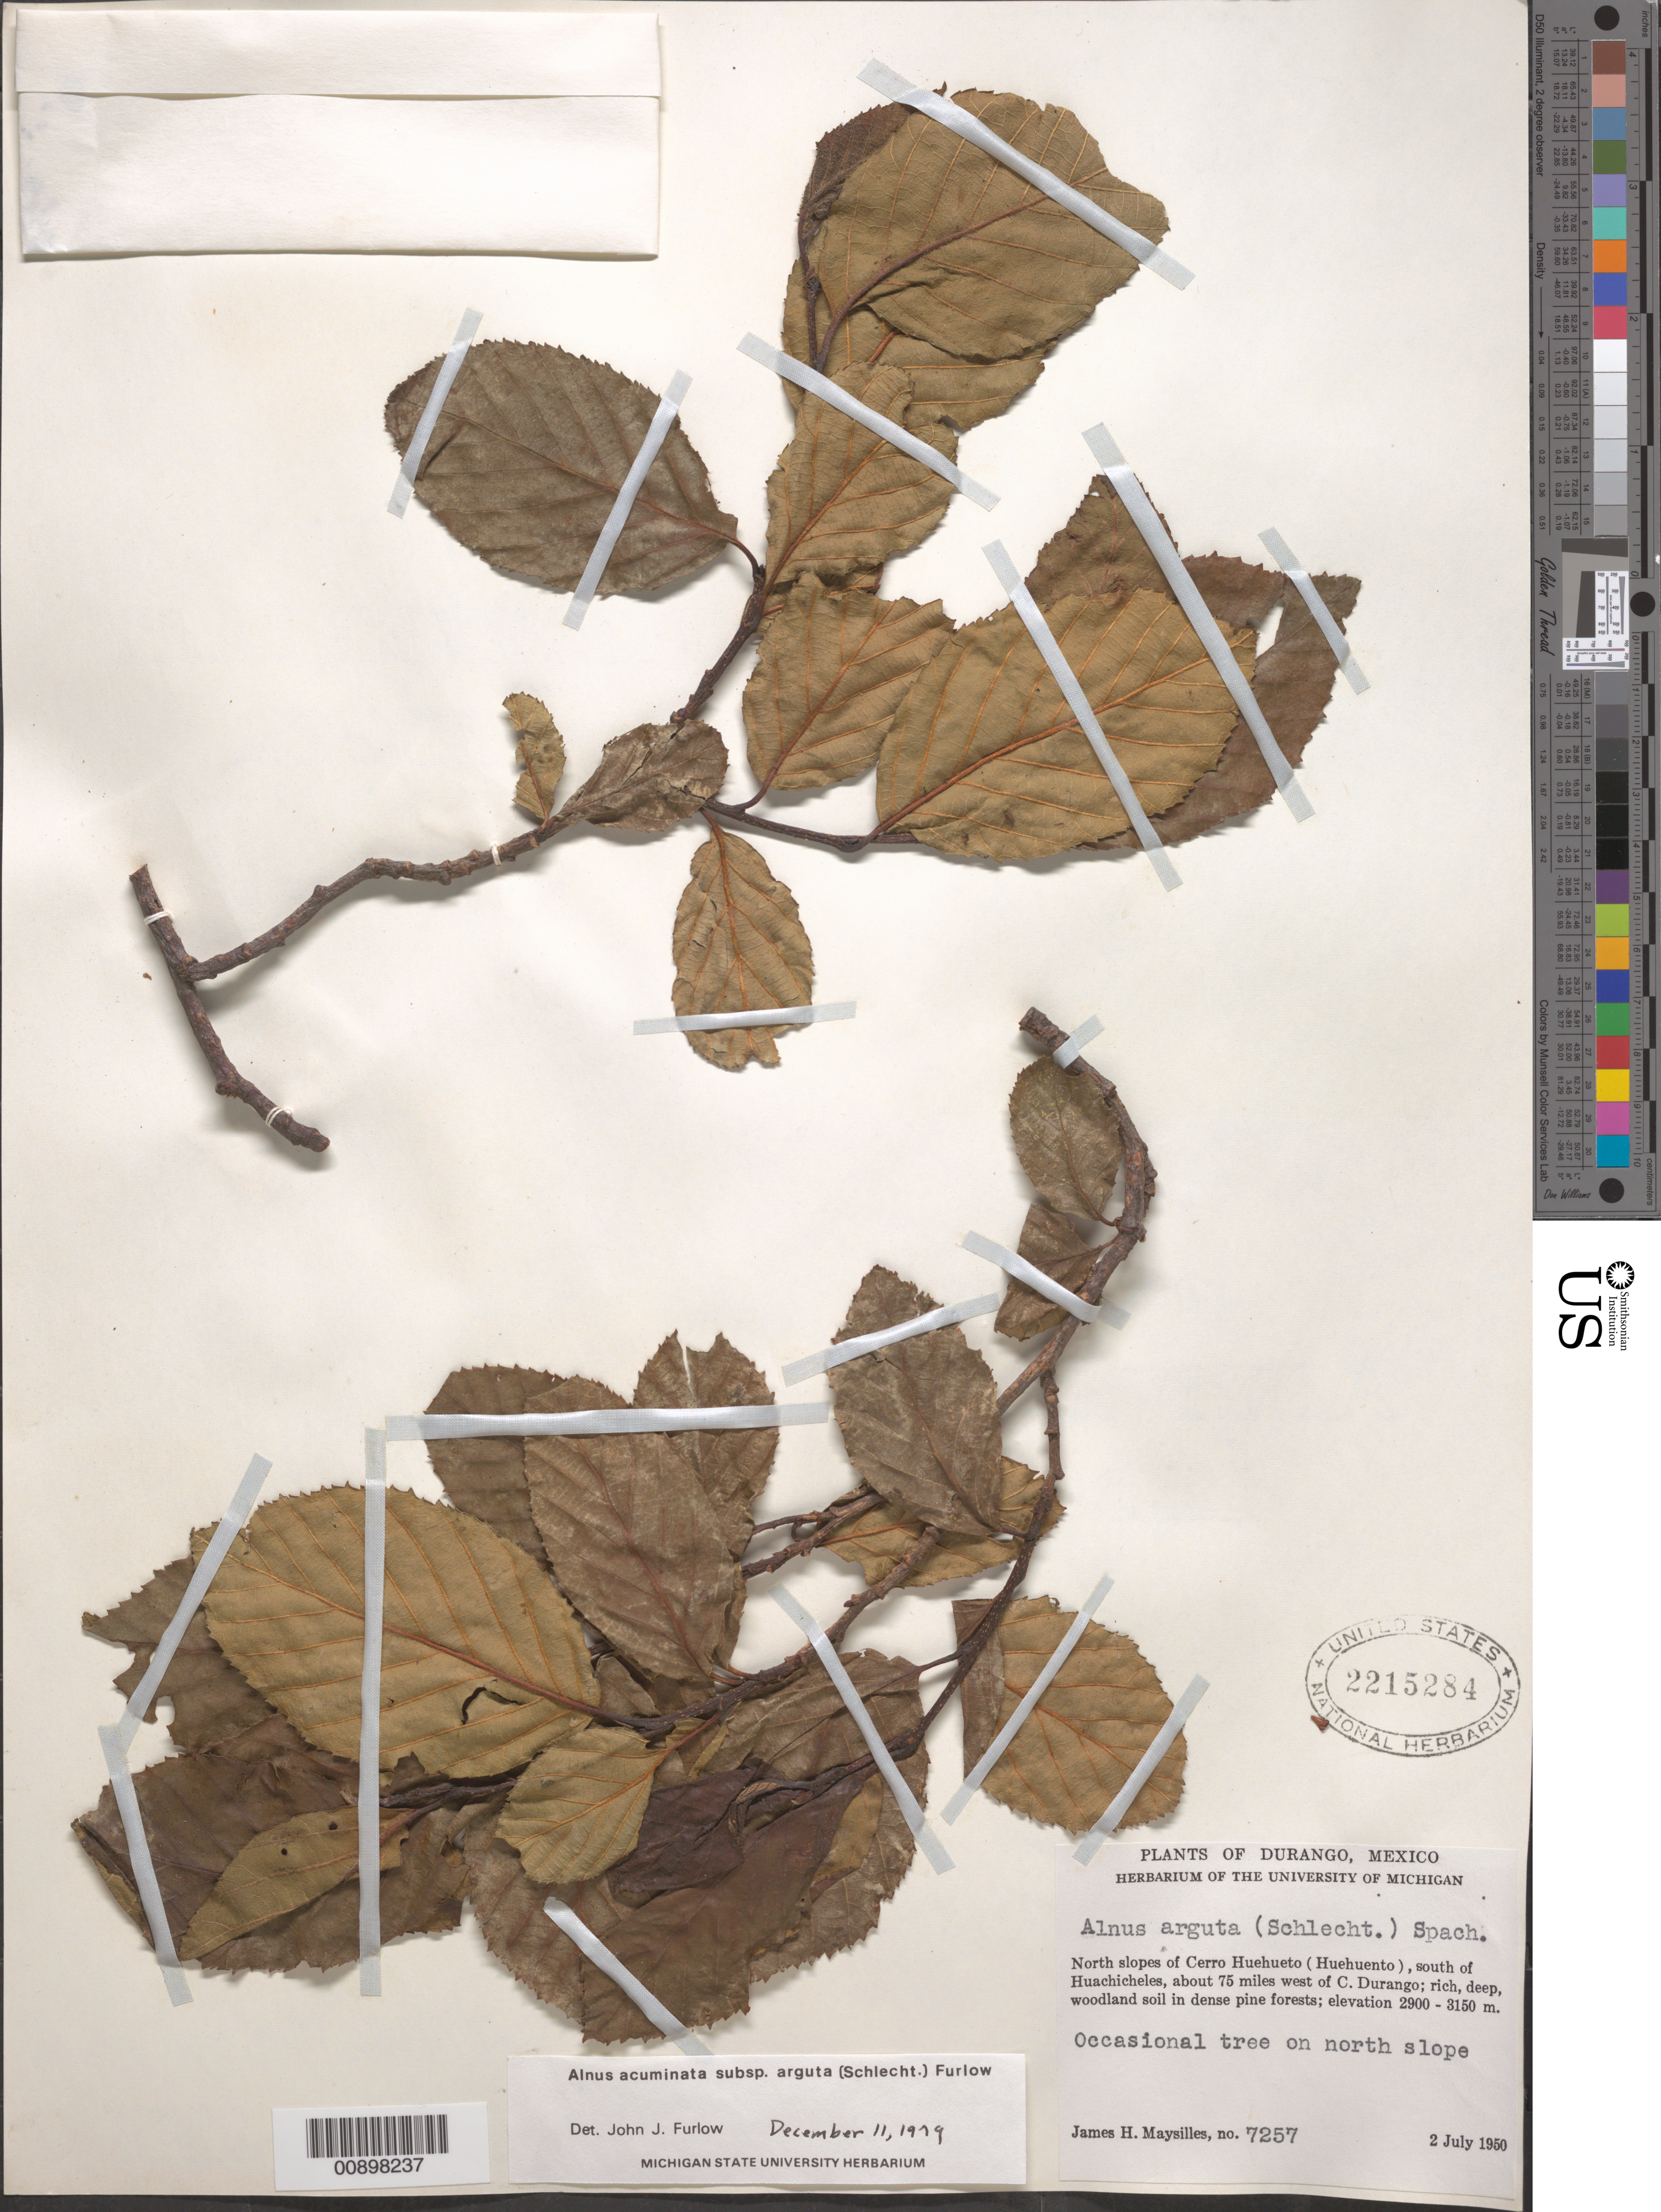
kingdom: Plantae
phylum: Tracheophyta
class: Magnoliopsida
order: Fagales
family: Betulaceae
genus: Alnus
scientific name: Alnus acuminata subsp. arguta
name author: (Schltdl.) Furlow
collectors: J. Maysilles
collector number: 7257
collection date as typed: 02 Jul 1950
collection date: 1950-07-02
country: Mexico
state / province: Durango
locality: North slopes of Cerro Huehueto (Huehuento), south of Huachicheles, about 75 miles west of C. Durango.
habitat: Rich, deep, woodland soil in dense pine forests.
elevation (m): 3150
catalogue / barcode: US 2215284